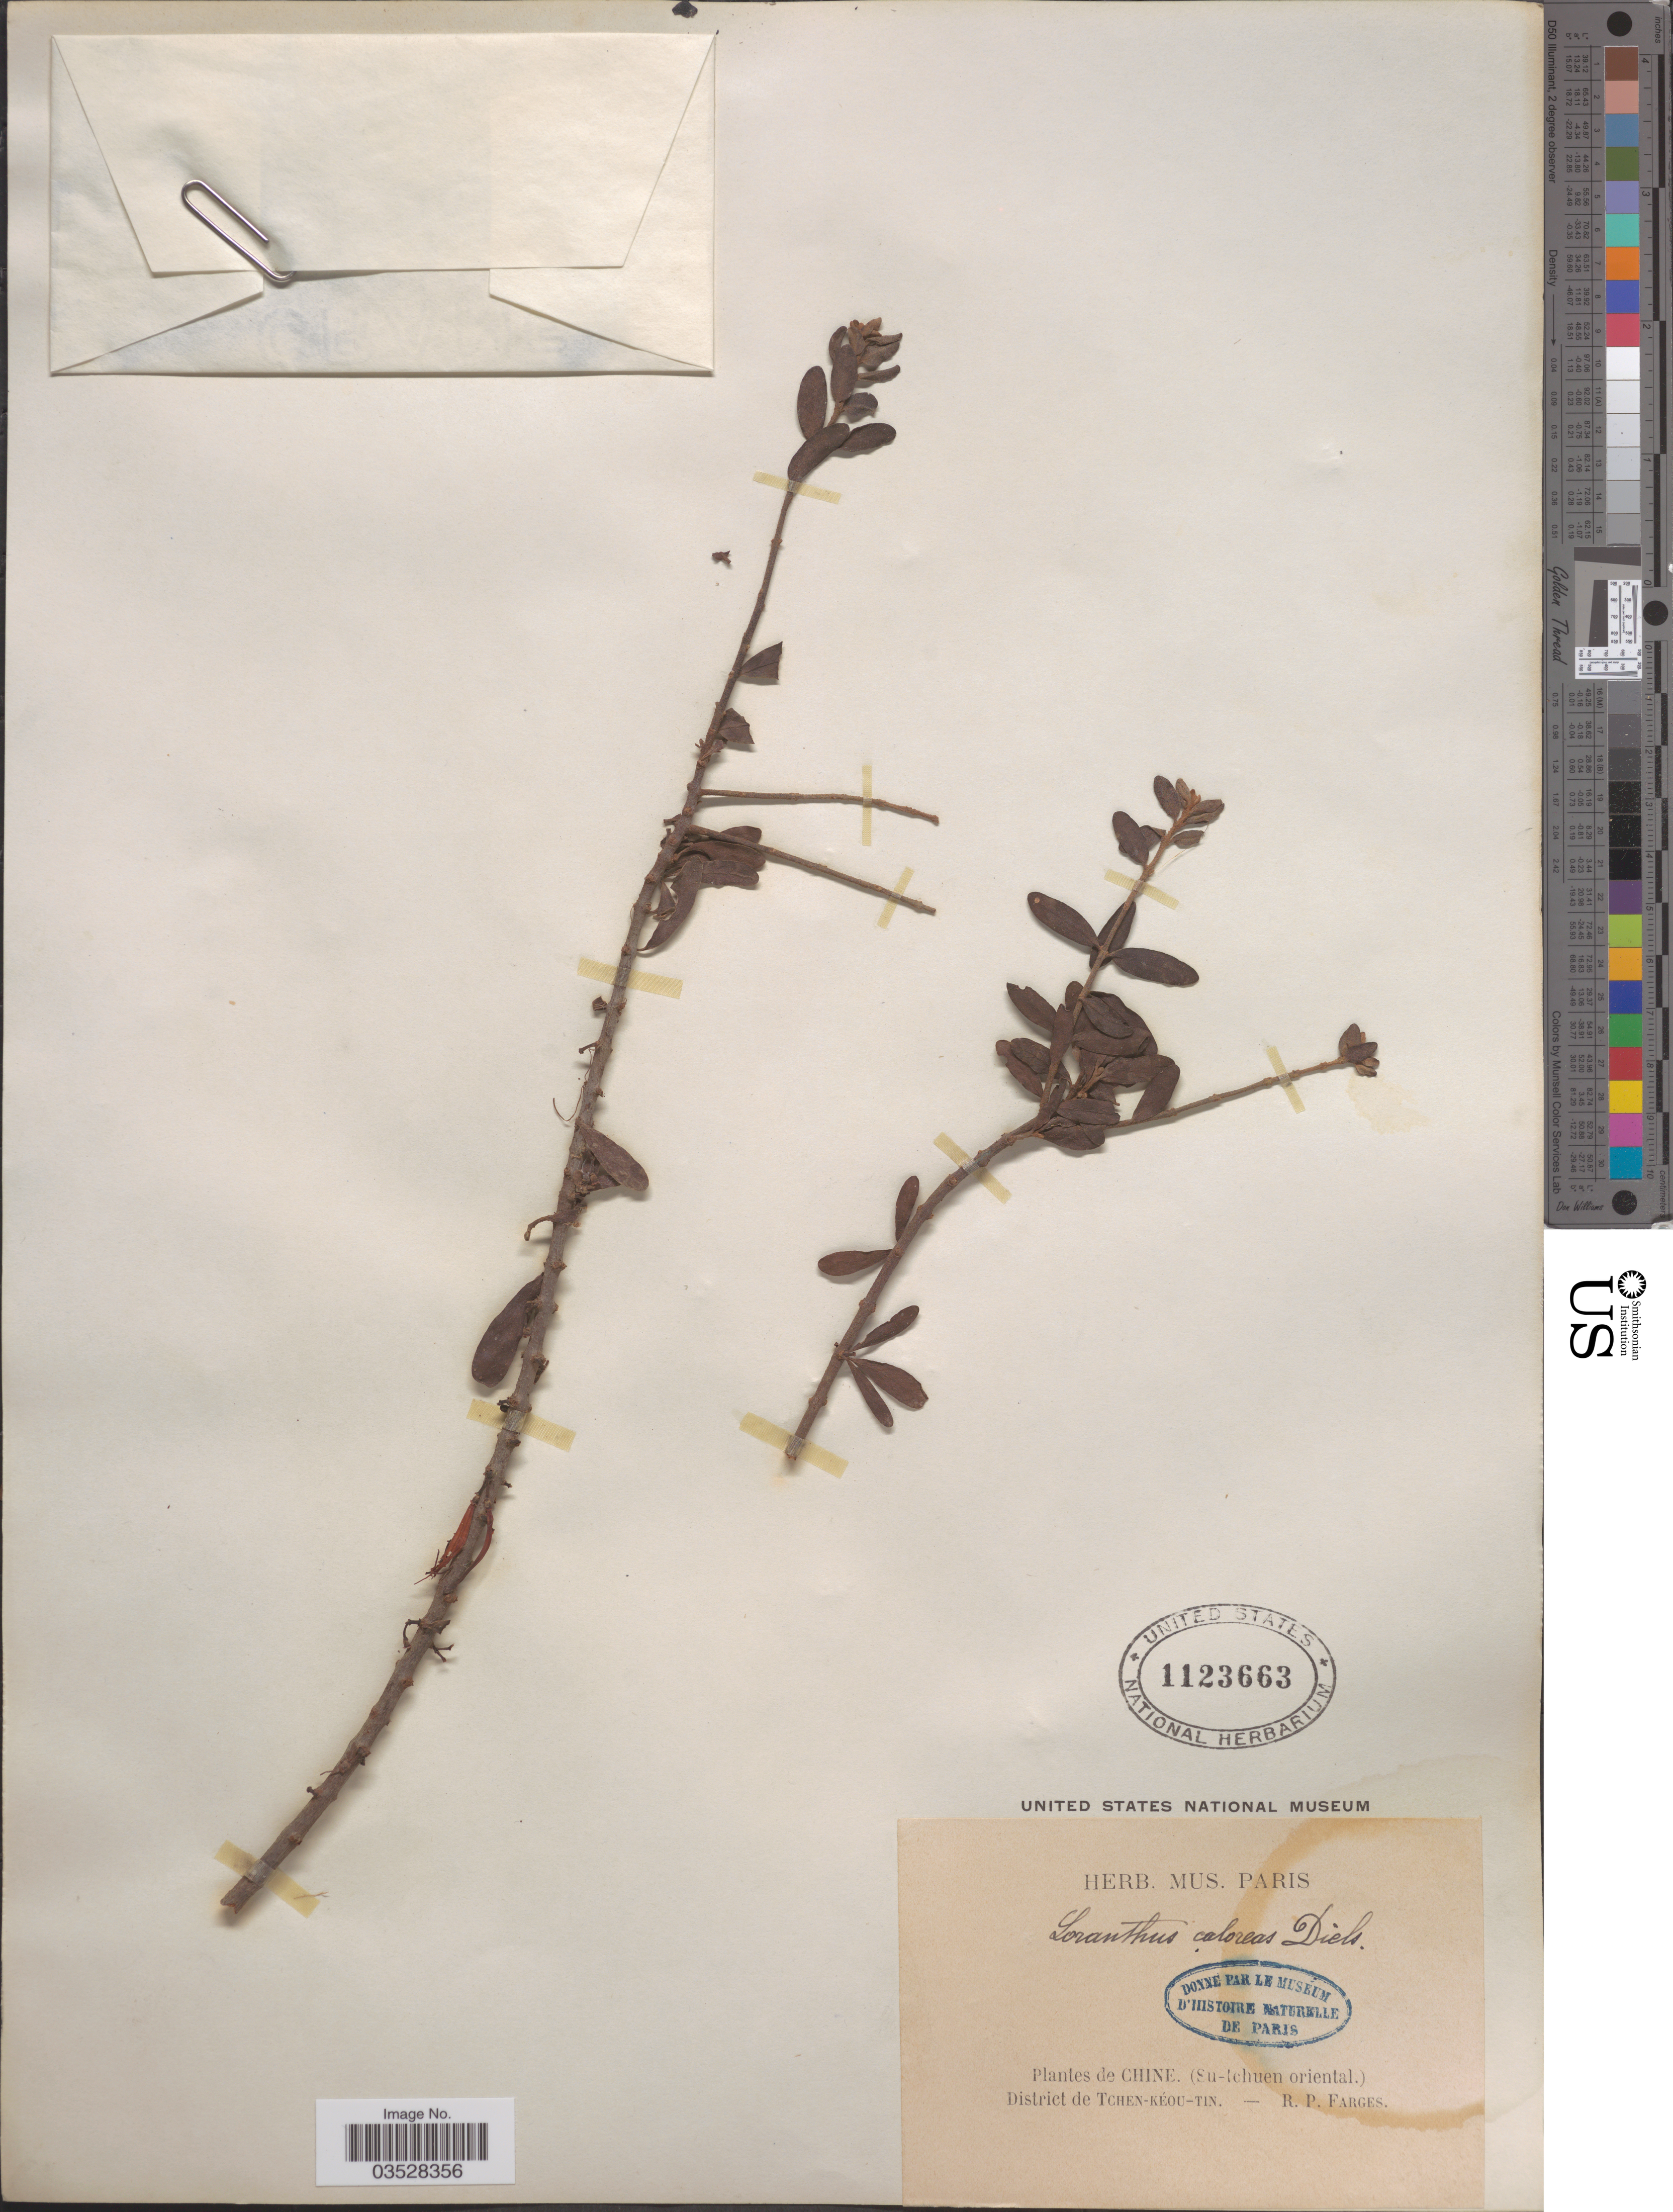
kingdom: Plantae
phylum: Tracheophyta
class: Magnoliopsida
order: Santalales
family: Loranthaceae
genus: Loranthus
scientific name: Loranthus caloreas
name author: Diels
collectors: R. Farges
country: China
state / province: Sichuan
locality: Su-tchuen oriental. District de Tchen-Kéou-Tin.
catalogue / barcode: US 1123663